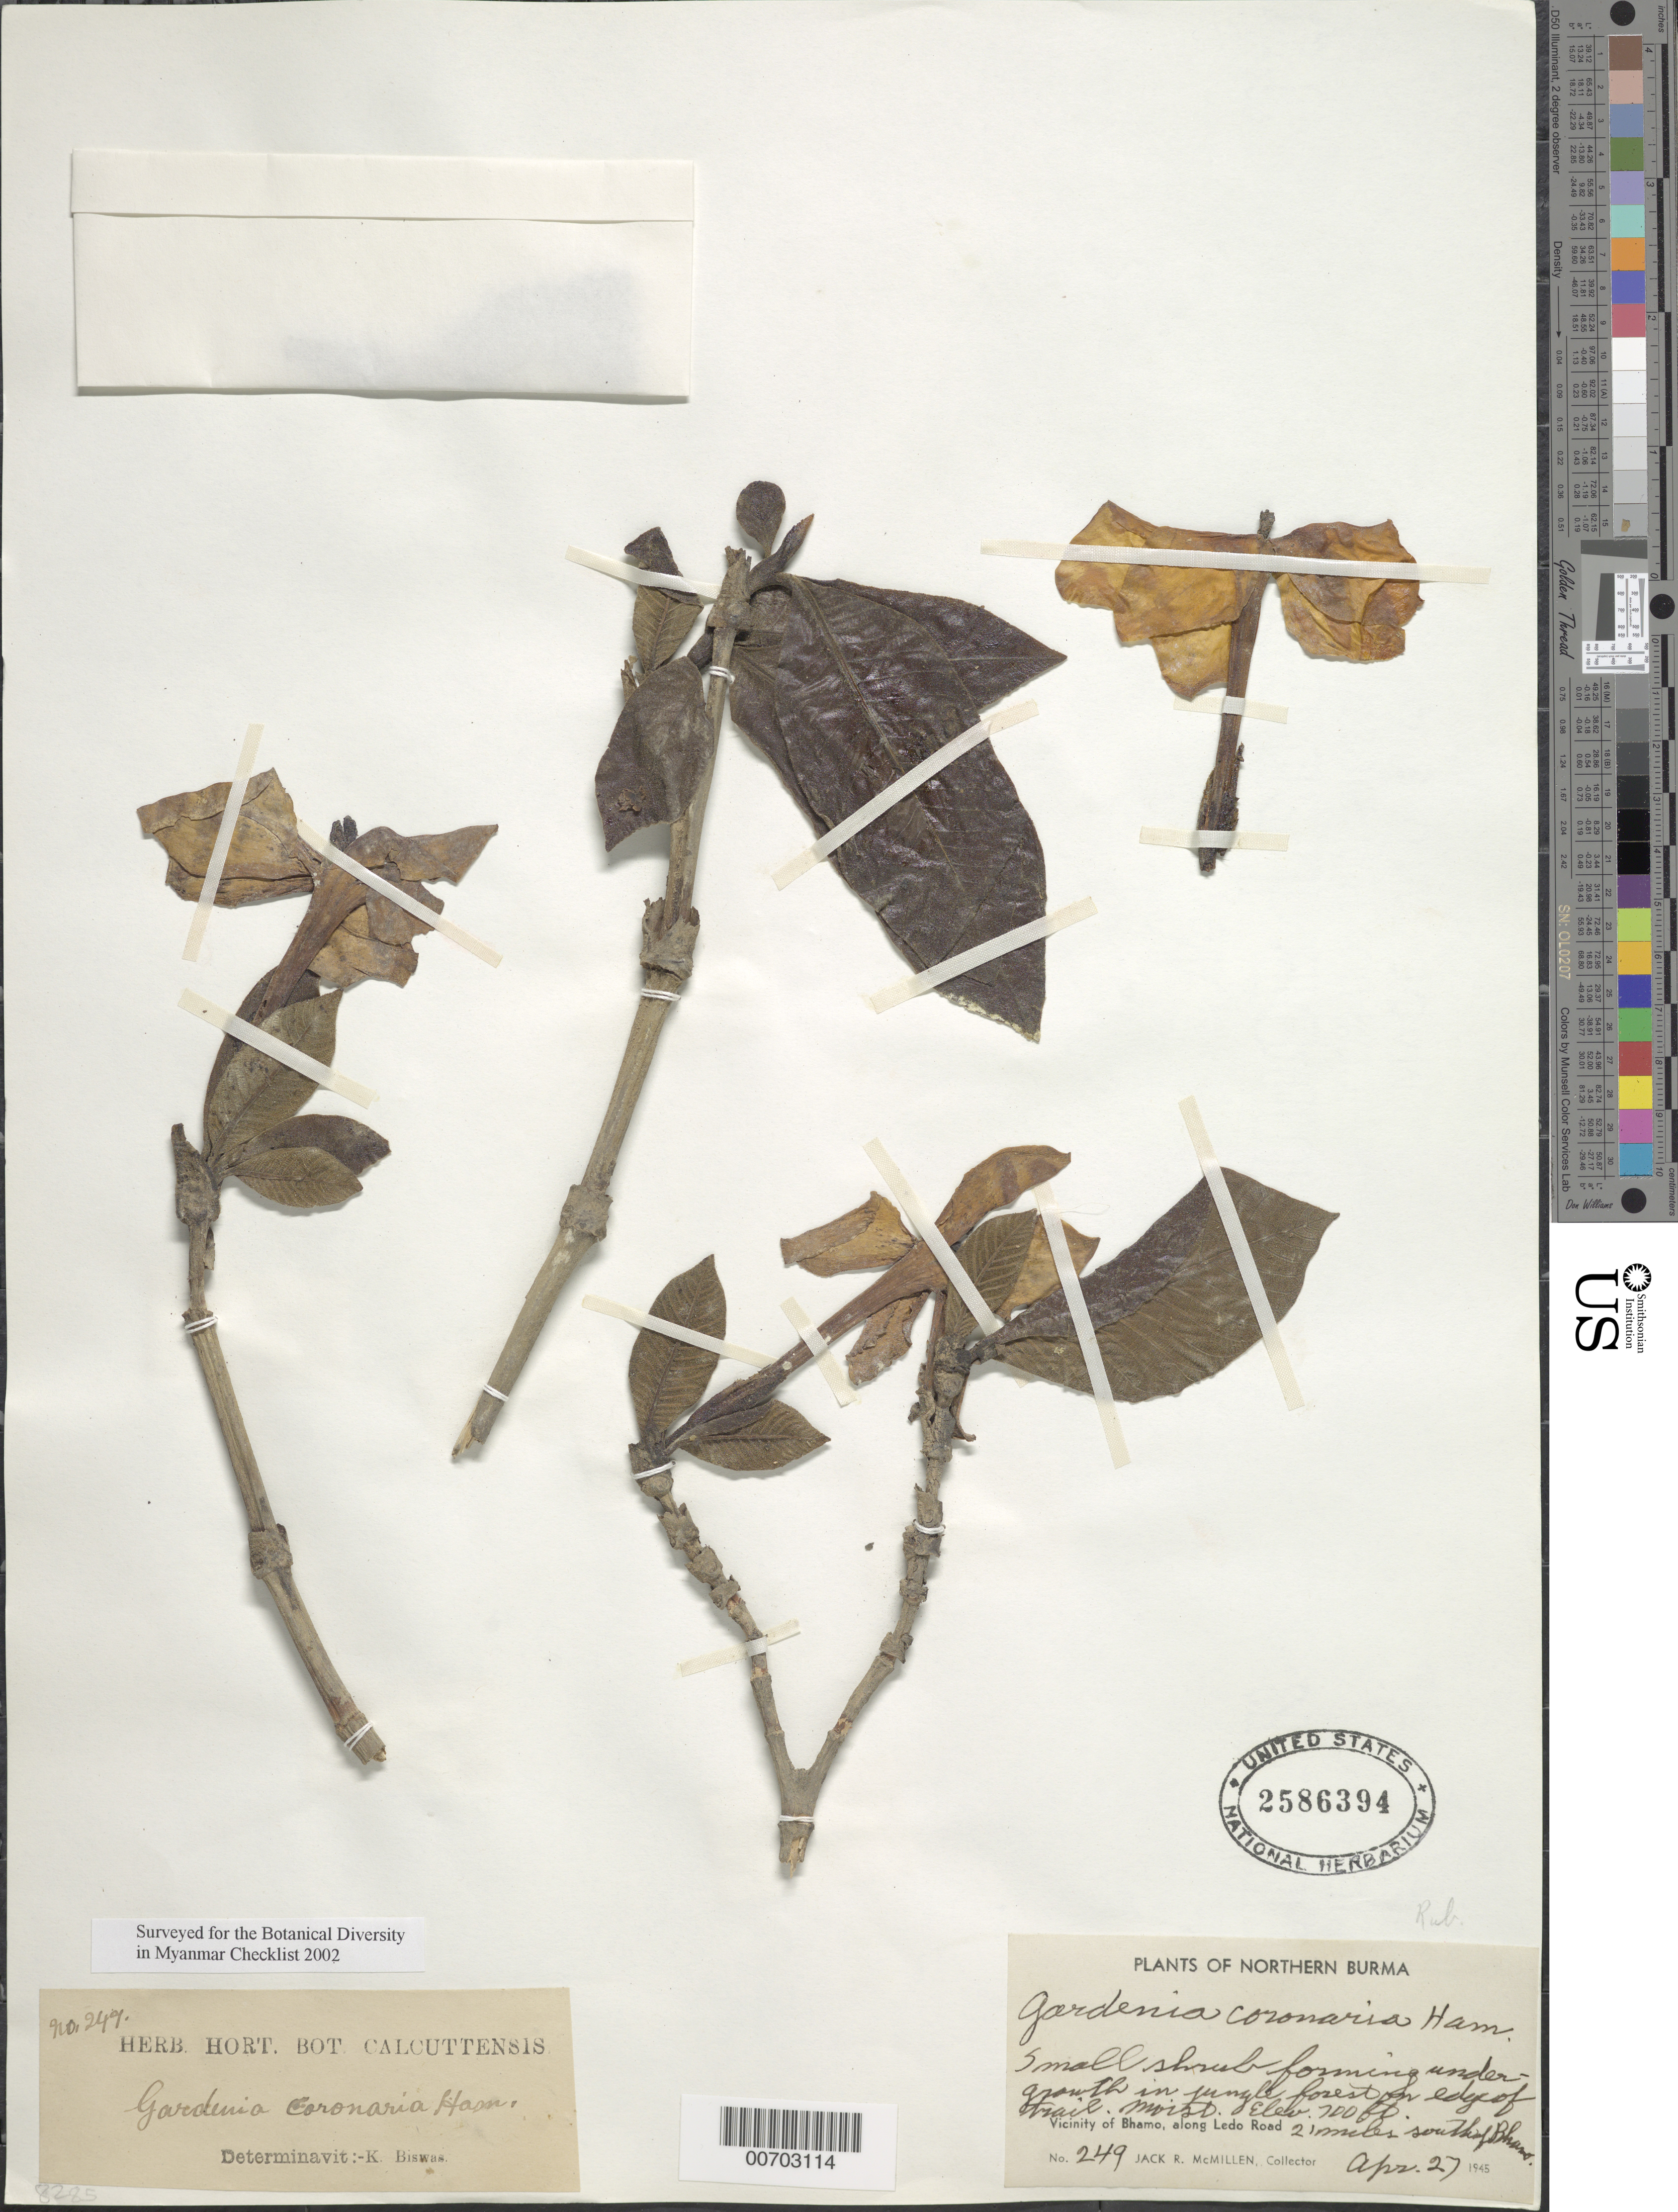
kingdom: Plantae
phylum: Tracheophyta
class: Magnoliopsida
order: Gentianales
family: Rubiaceae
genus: Gardenia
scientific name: Gardenia coronaria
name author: Buch.-Ham.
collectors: J. McMillen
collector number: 249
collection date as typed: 27 Apr 1945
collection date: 1945-04-27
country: Myanmar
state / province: Kachin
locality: Bhamo, 21 mi. S, along Ledo Road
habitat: Jungle forest, edge of trail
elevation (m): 213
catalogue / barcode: US 2586394